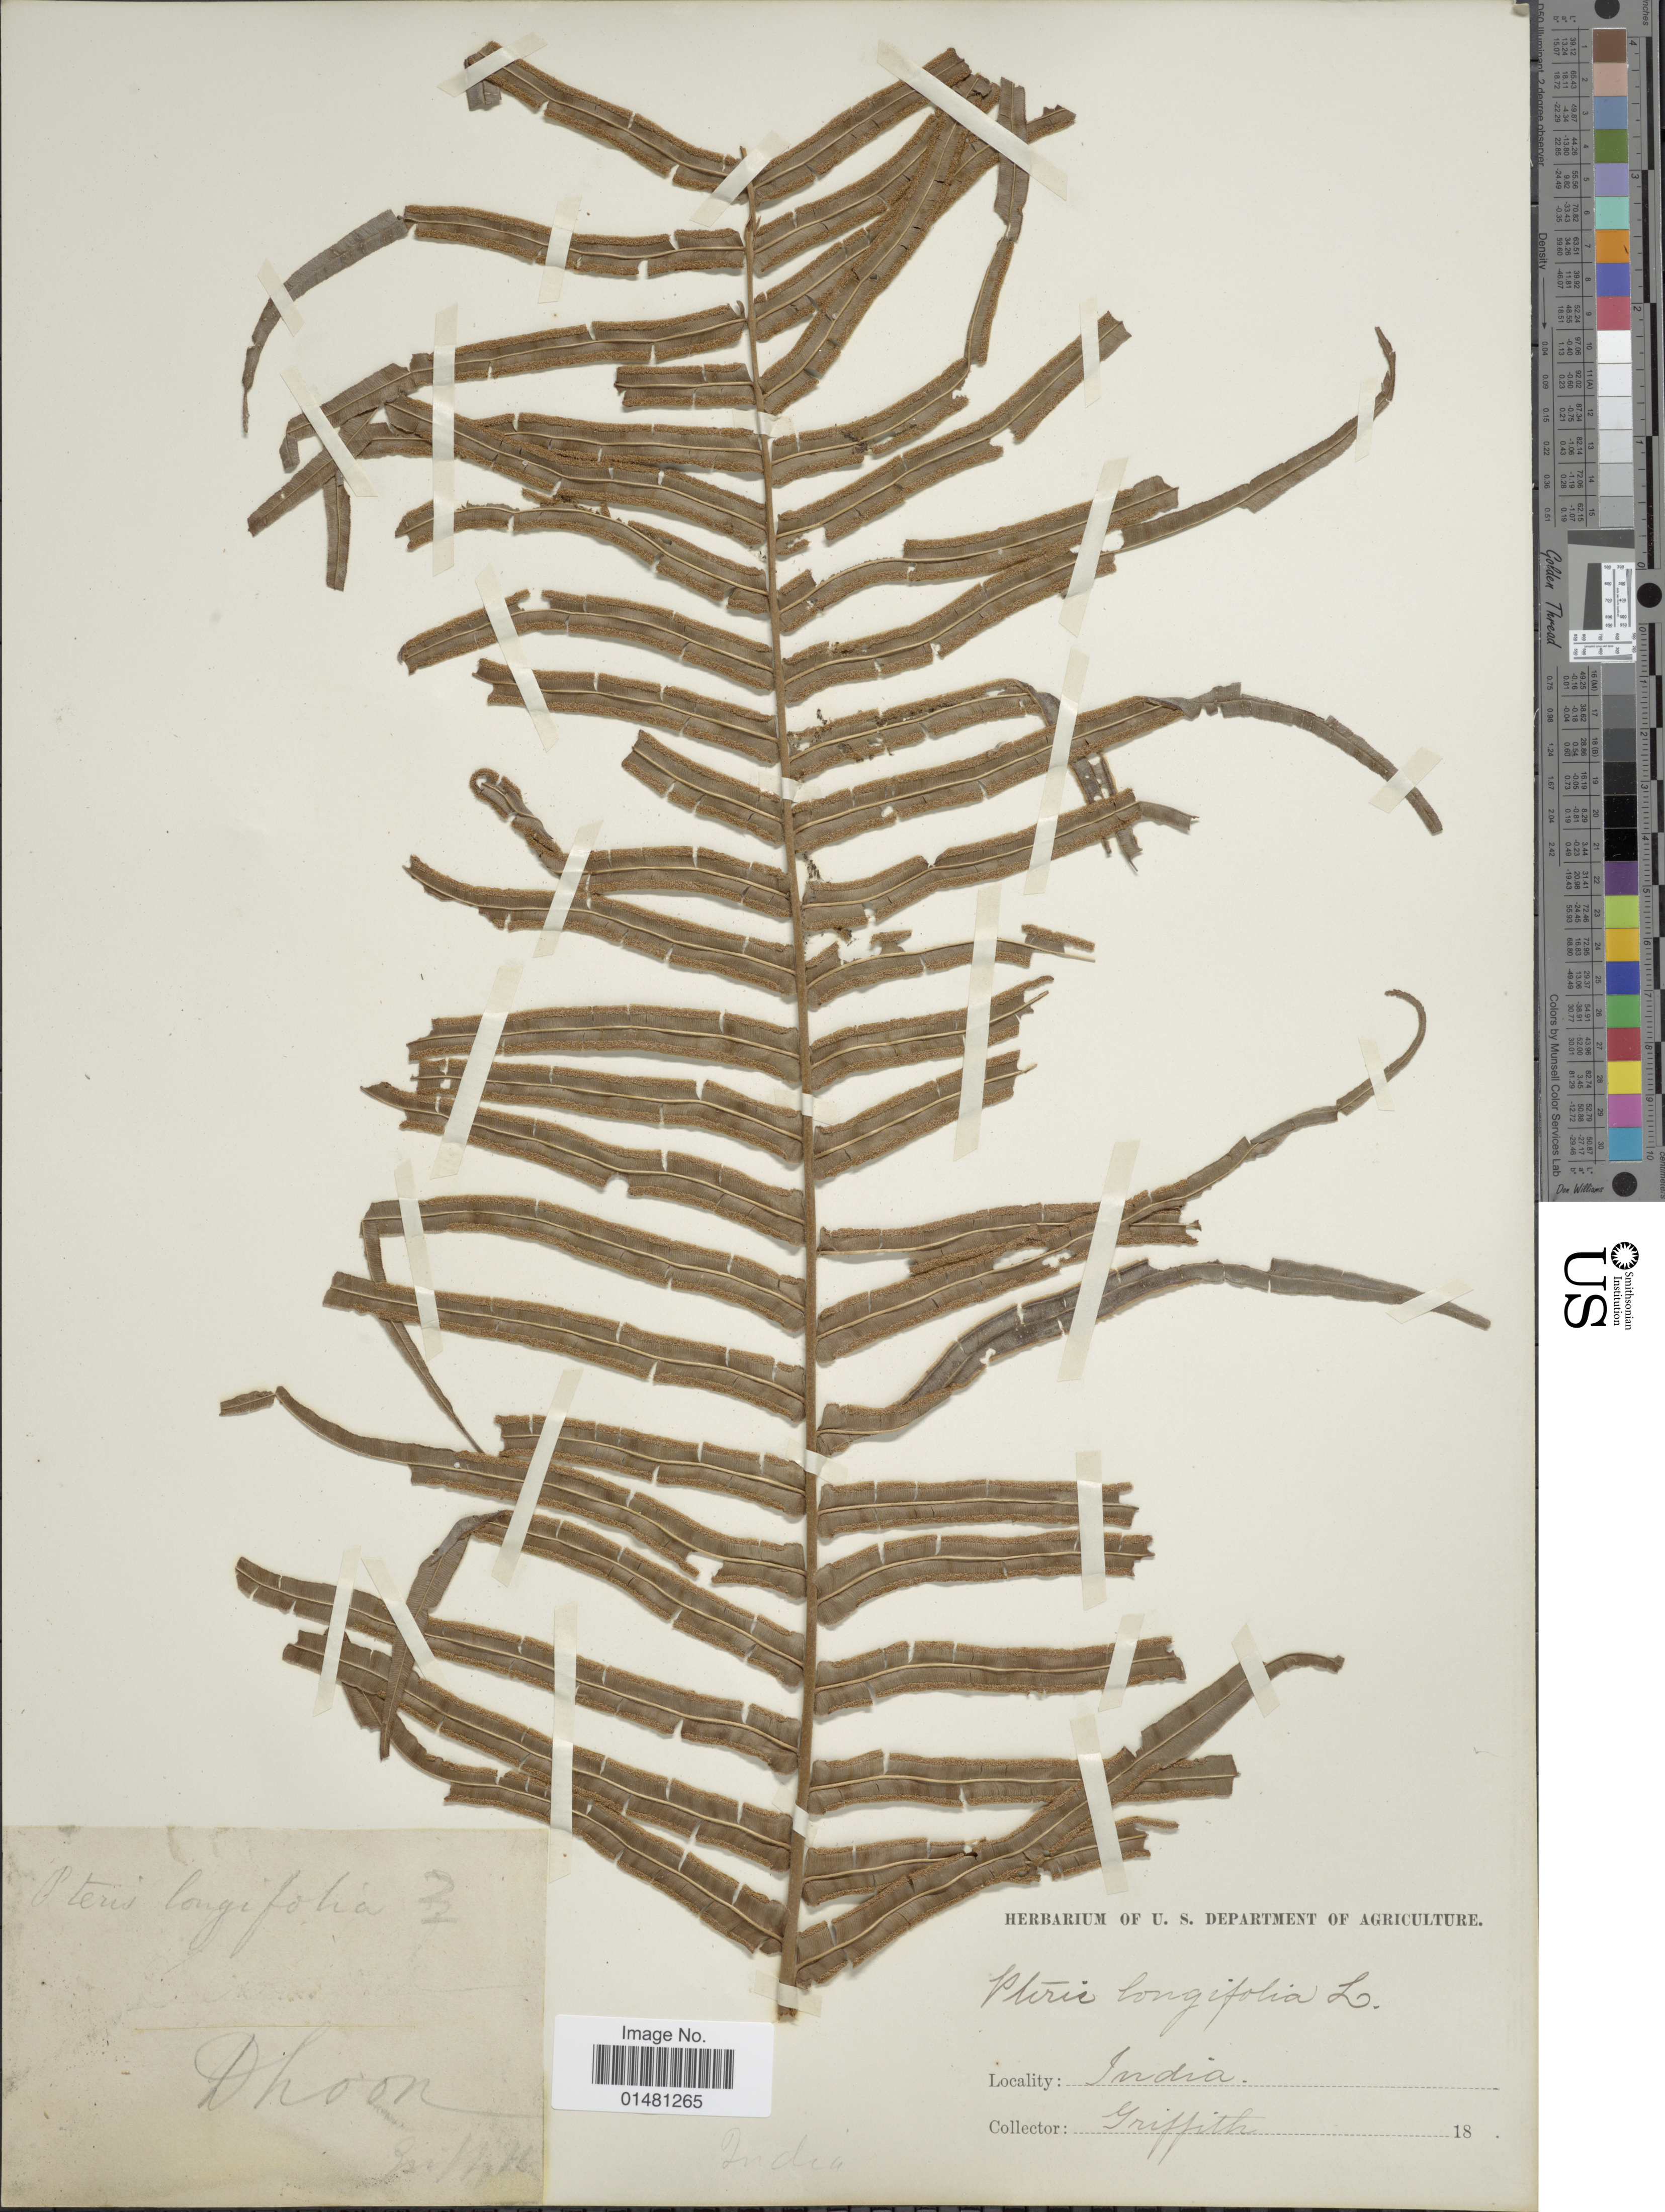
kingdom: Plantae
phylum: Tracheophyta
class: Polypodiopsida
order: Polypodiales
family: Pteridaceae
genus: Pteris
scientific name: Pteris vittata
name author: L.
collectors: -. Griffith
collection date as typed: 18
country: India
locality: Dhoon